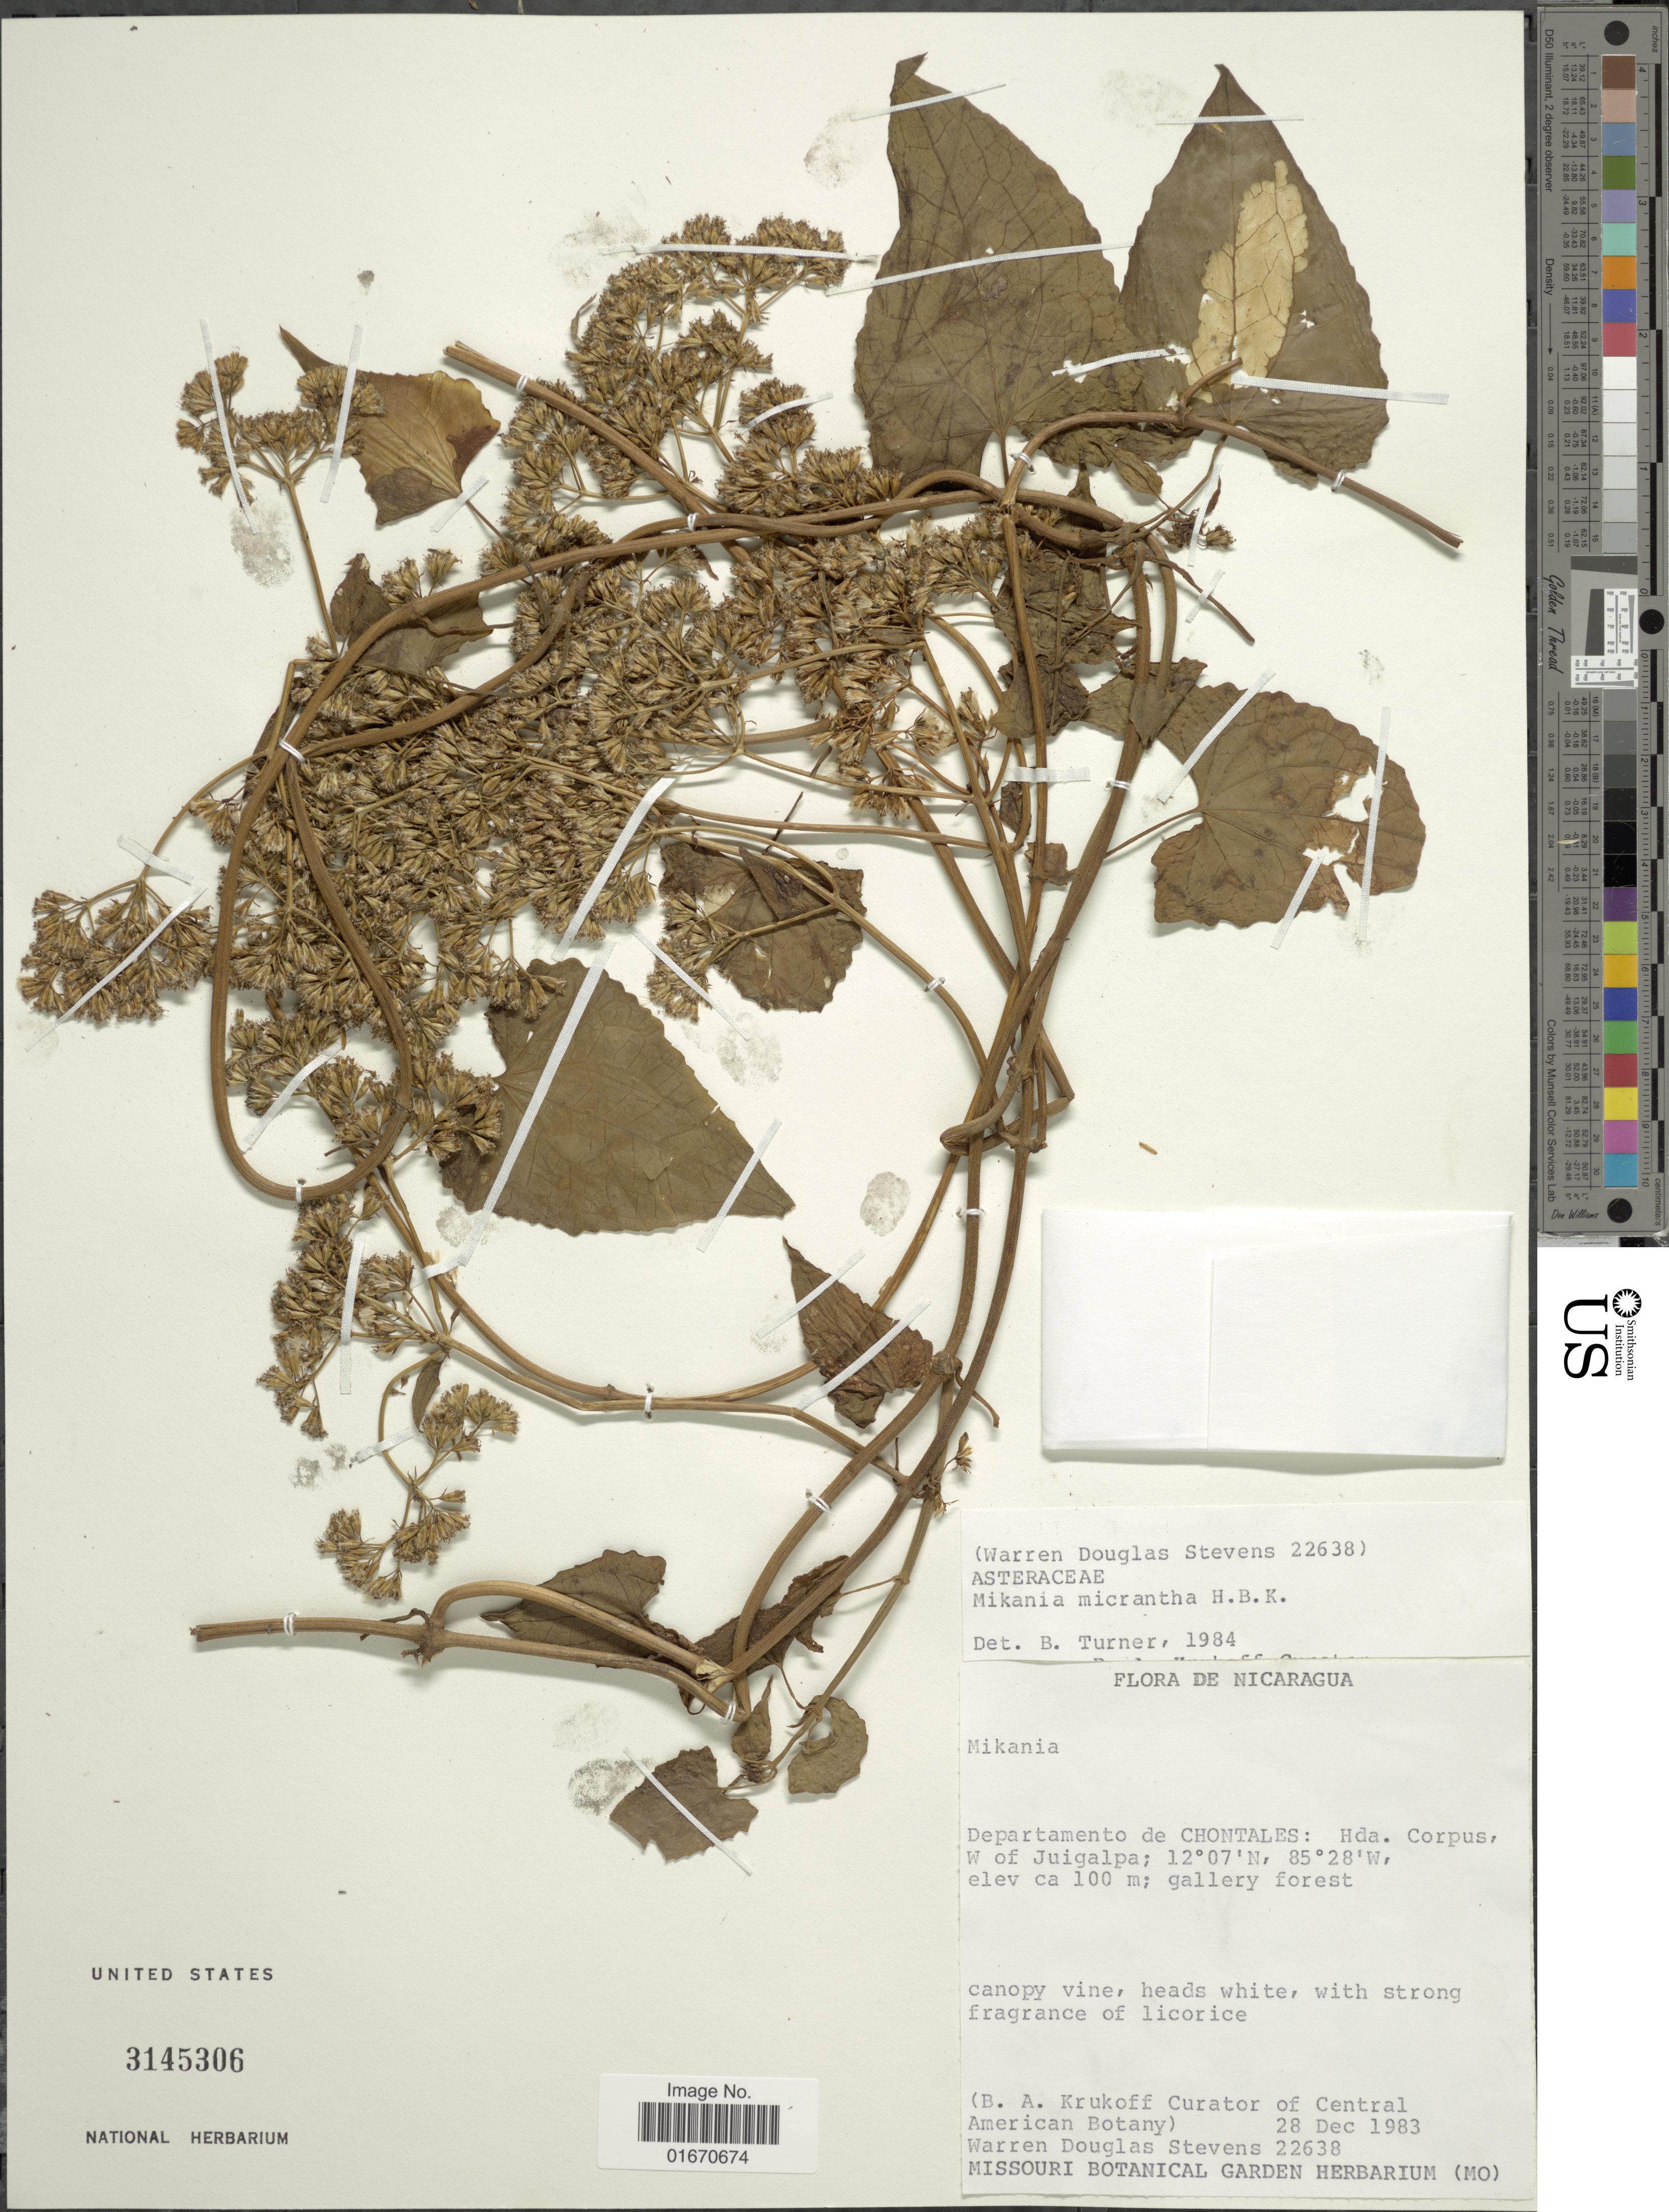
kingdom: Plantae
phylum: Tracheophyta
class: Magnoliopsida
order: Asterales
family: Asteraceae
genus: Mikania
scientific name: Mikania micrantha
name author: Kunth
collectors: W. D. Stevens & B. A. Krukoff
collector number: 22638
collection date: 1983-12-28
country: Nicaragua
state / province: Chontales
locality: Hda. Corpus, W of Juigalpa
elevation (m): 100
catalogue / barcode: US 3145306